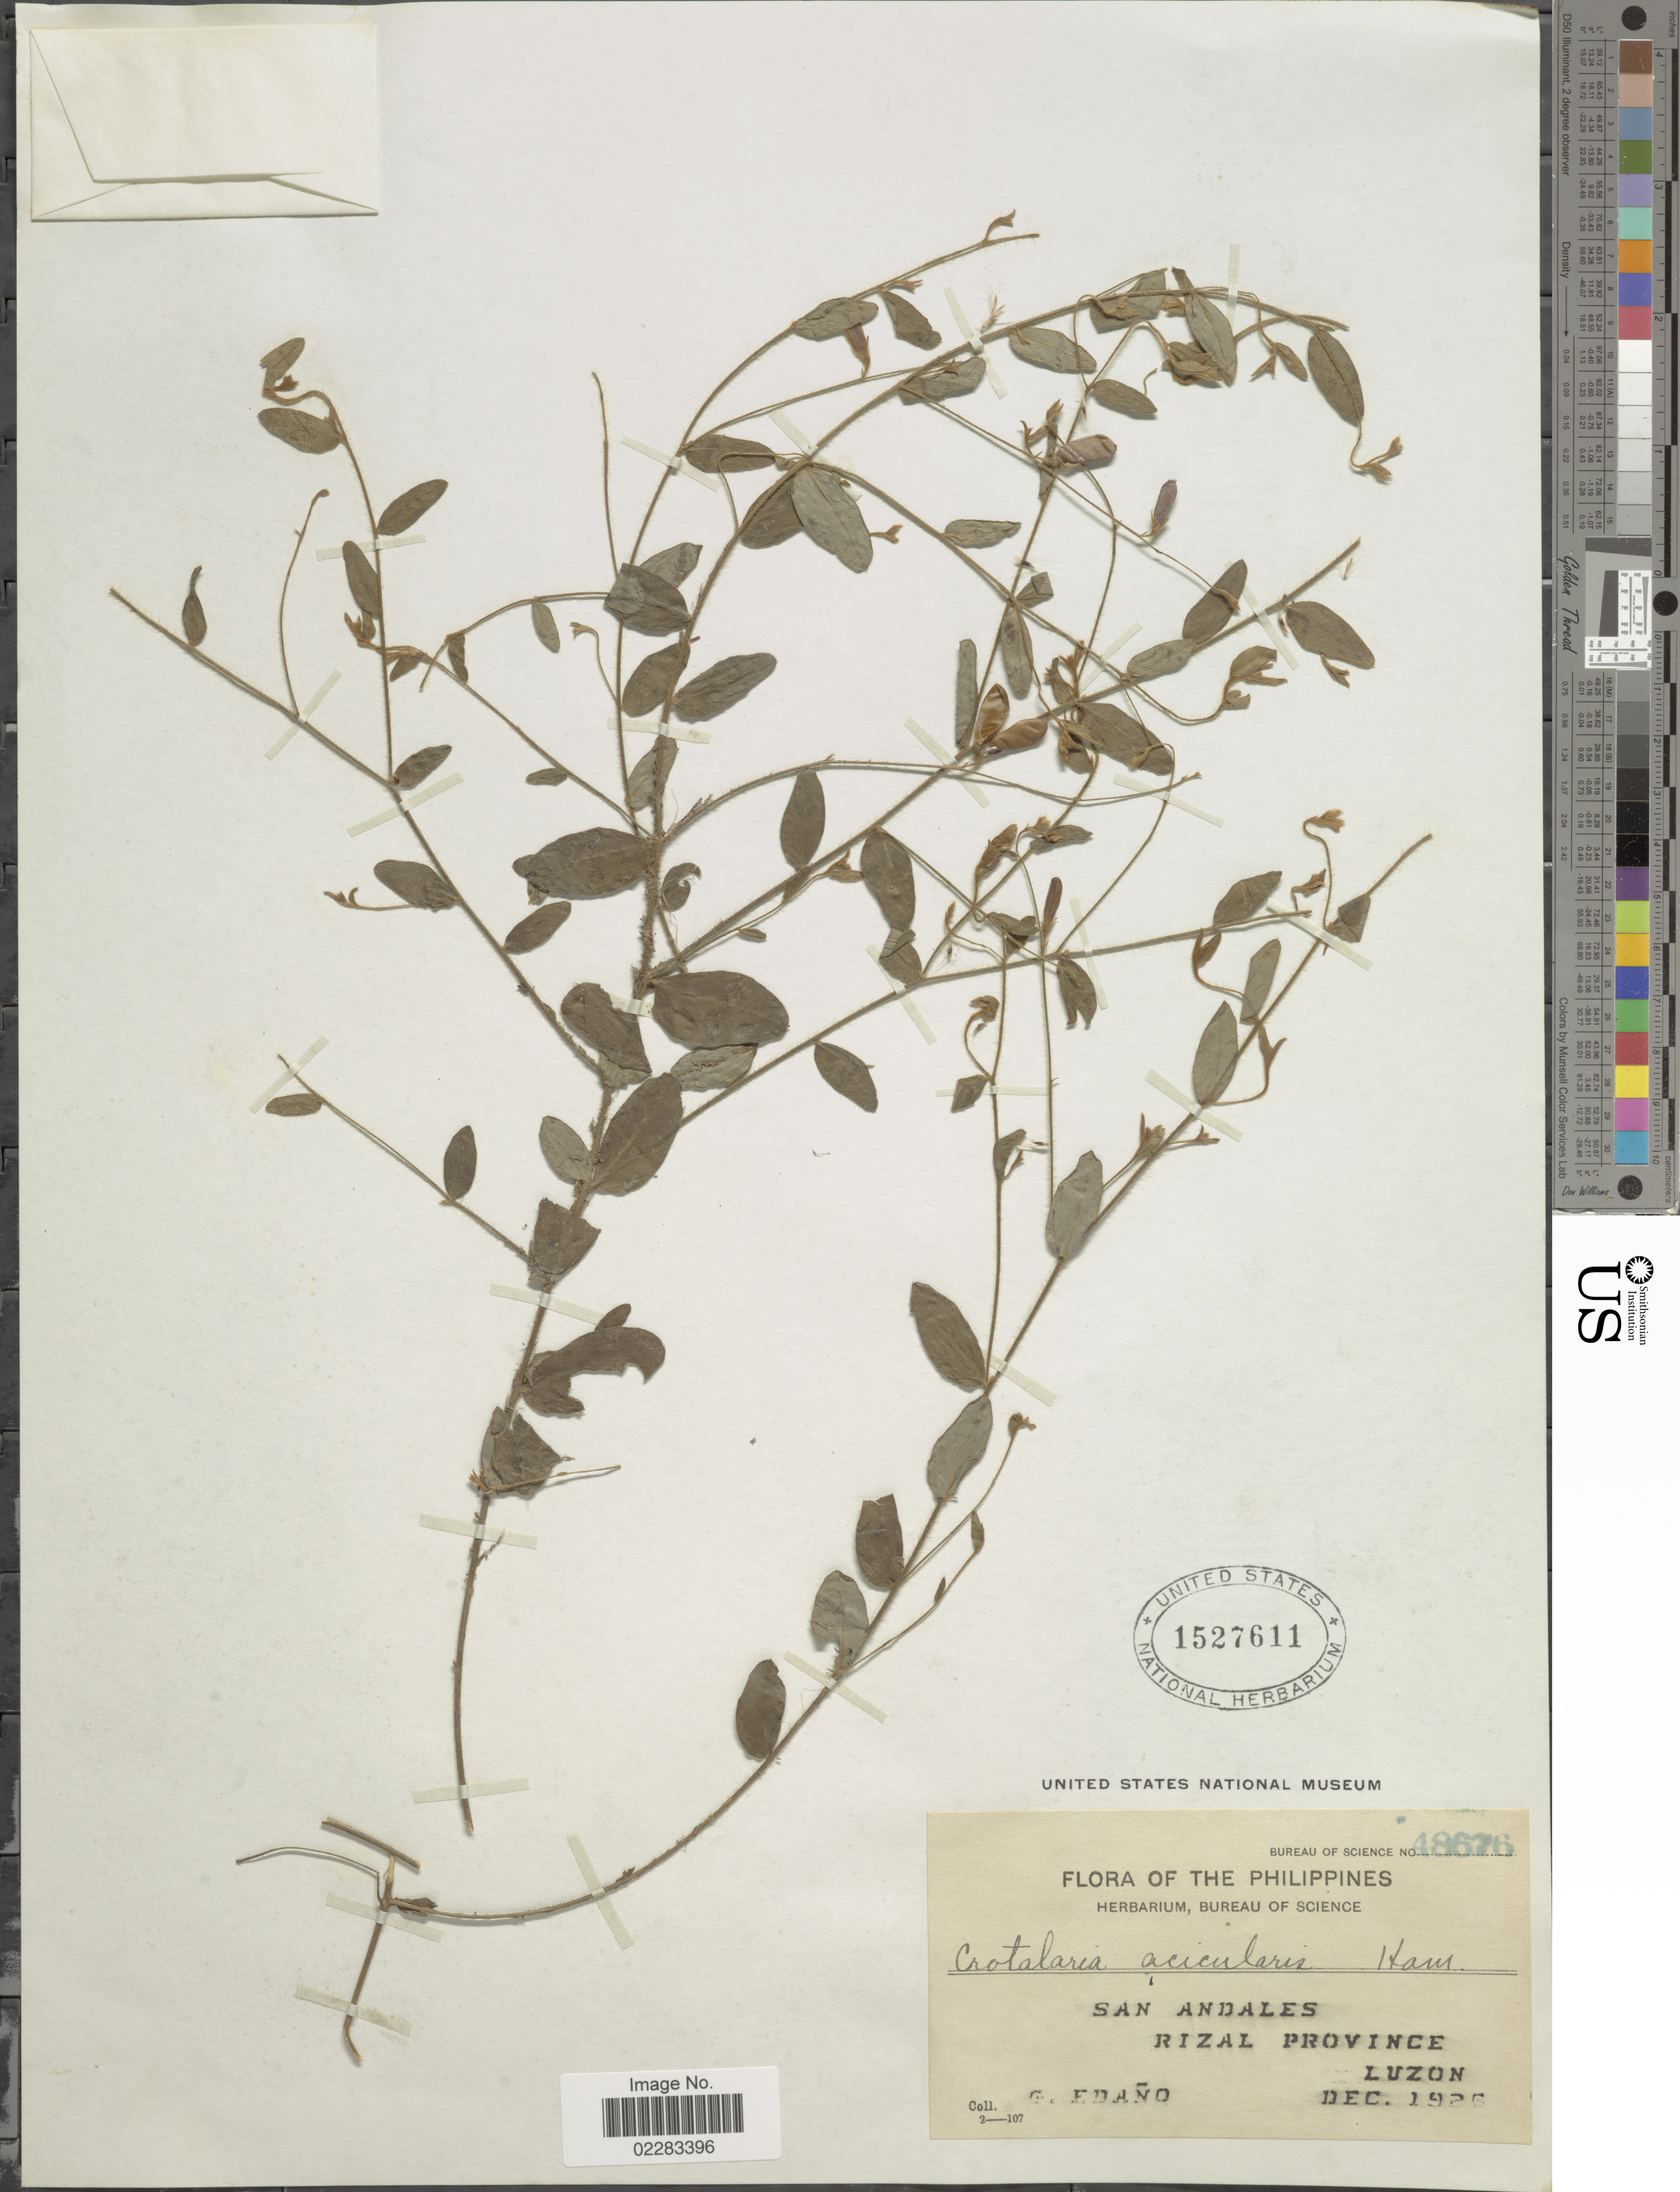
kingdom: Plantae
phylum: Tracheophyta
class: Magnoliopsida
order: Fabales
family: Fabaceae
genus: Crotalaria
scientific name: Crotalaria acicularis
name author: Ham.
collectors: G. E. Edaño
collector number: Bureau of Science 48676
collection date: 1926-12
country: Philippines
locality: San Andales, Rizal Province, Luzon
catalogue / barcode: US 1527611